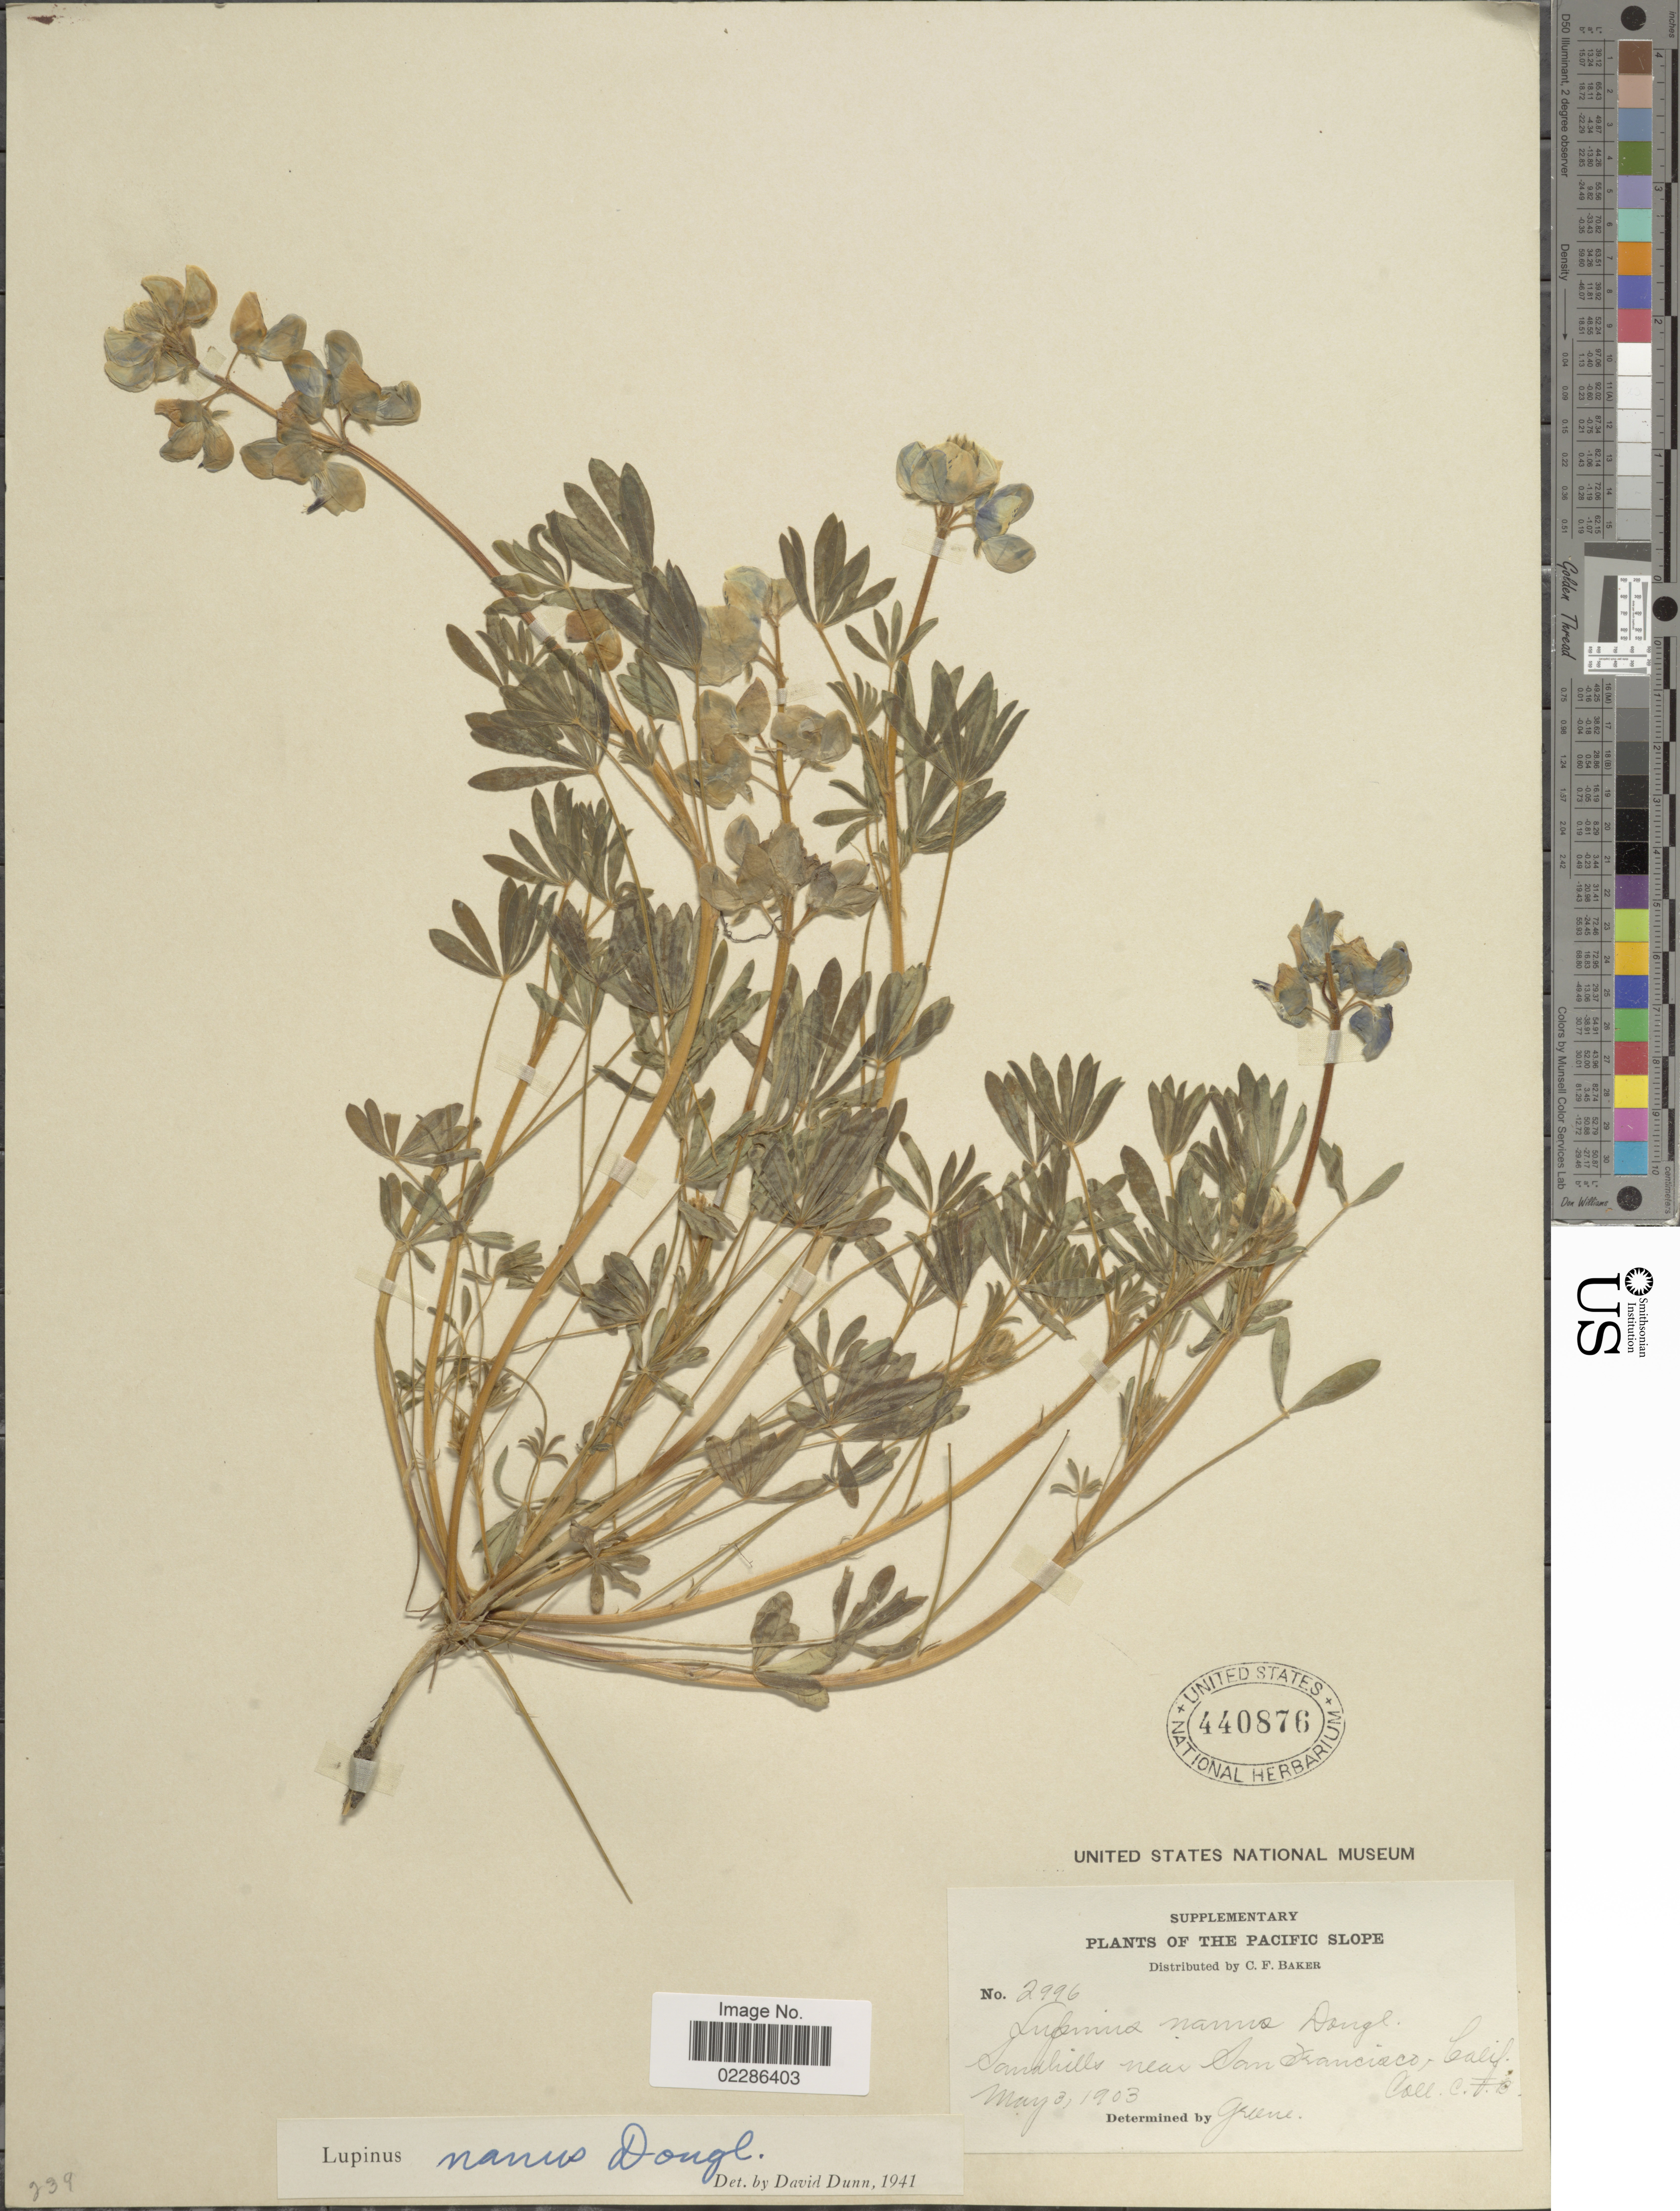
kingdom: Plantae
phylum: Tracheophyta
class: Magnoliopsida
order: Fabales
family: Fabaceae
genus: Lupinus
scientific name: Lupinus nanus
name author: Douglas ex Benth.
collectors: C. F. Baker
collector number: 2996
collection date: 1903-05-03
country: United States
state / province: California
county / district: San Francisco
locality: The Pacific Coast, Sandhills near San Francisco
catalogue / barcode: US 440876